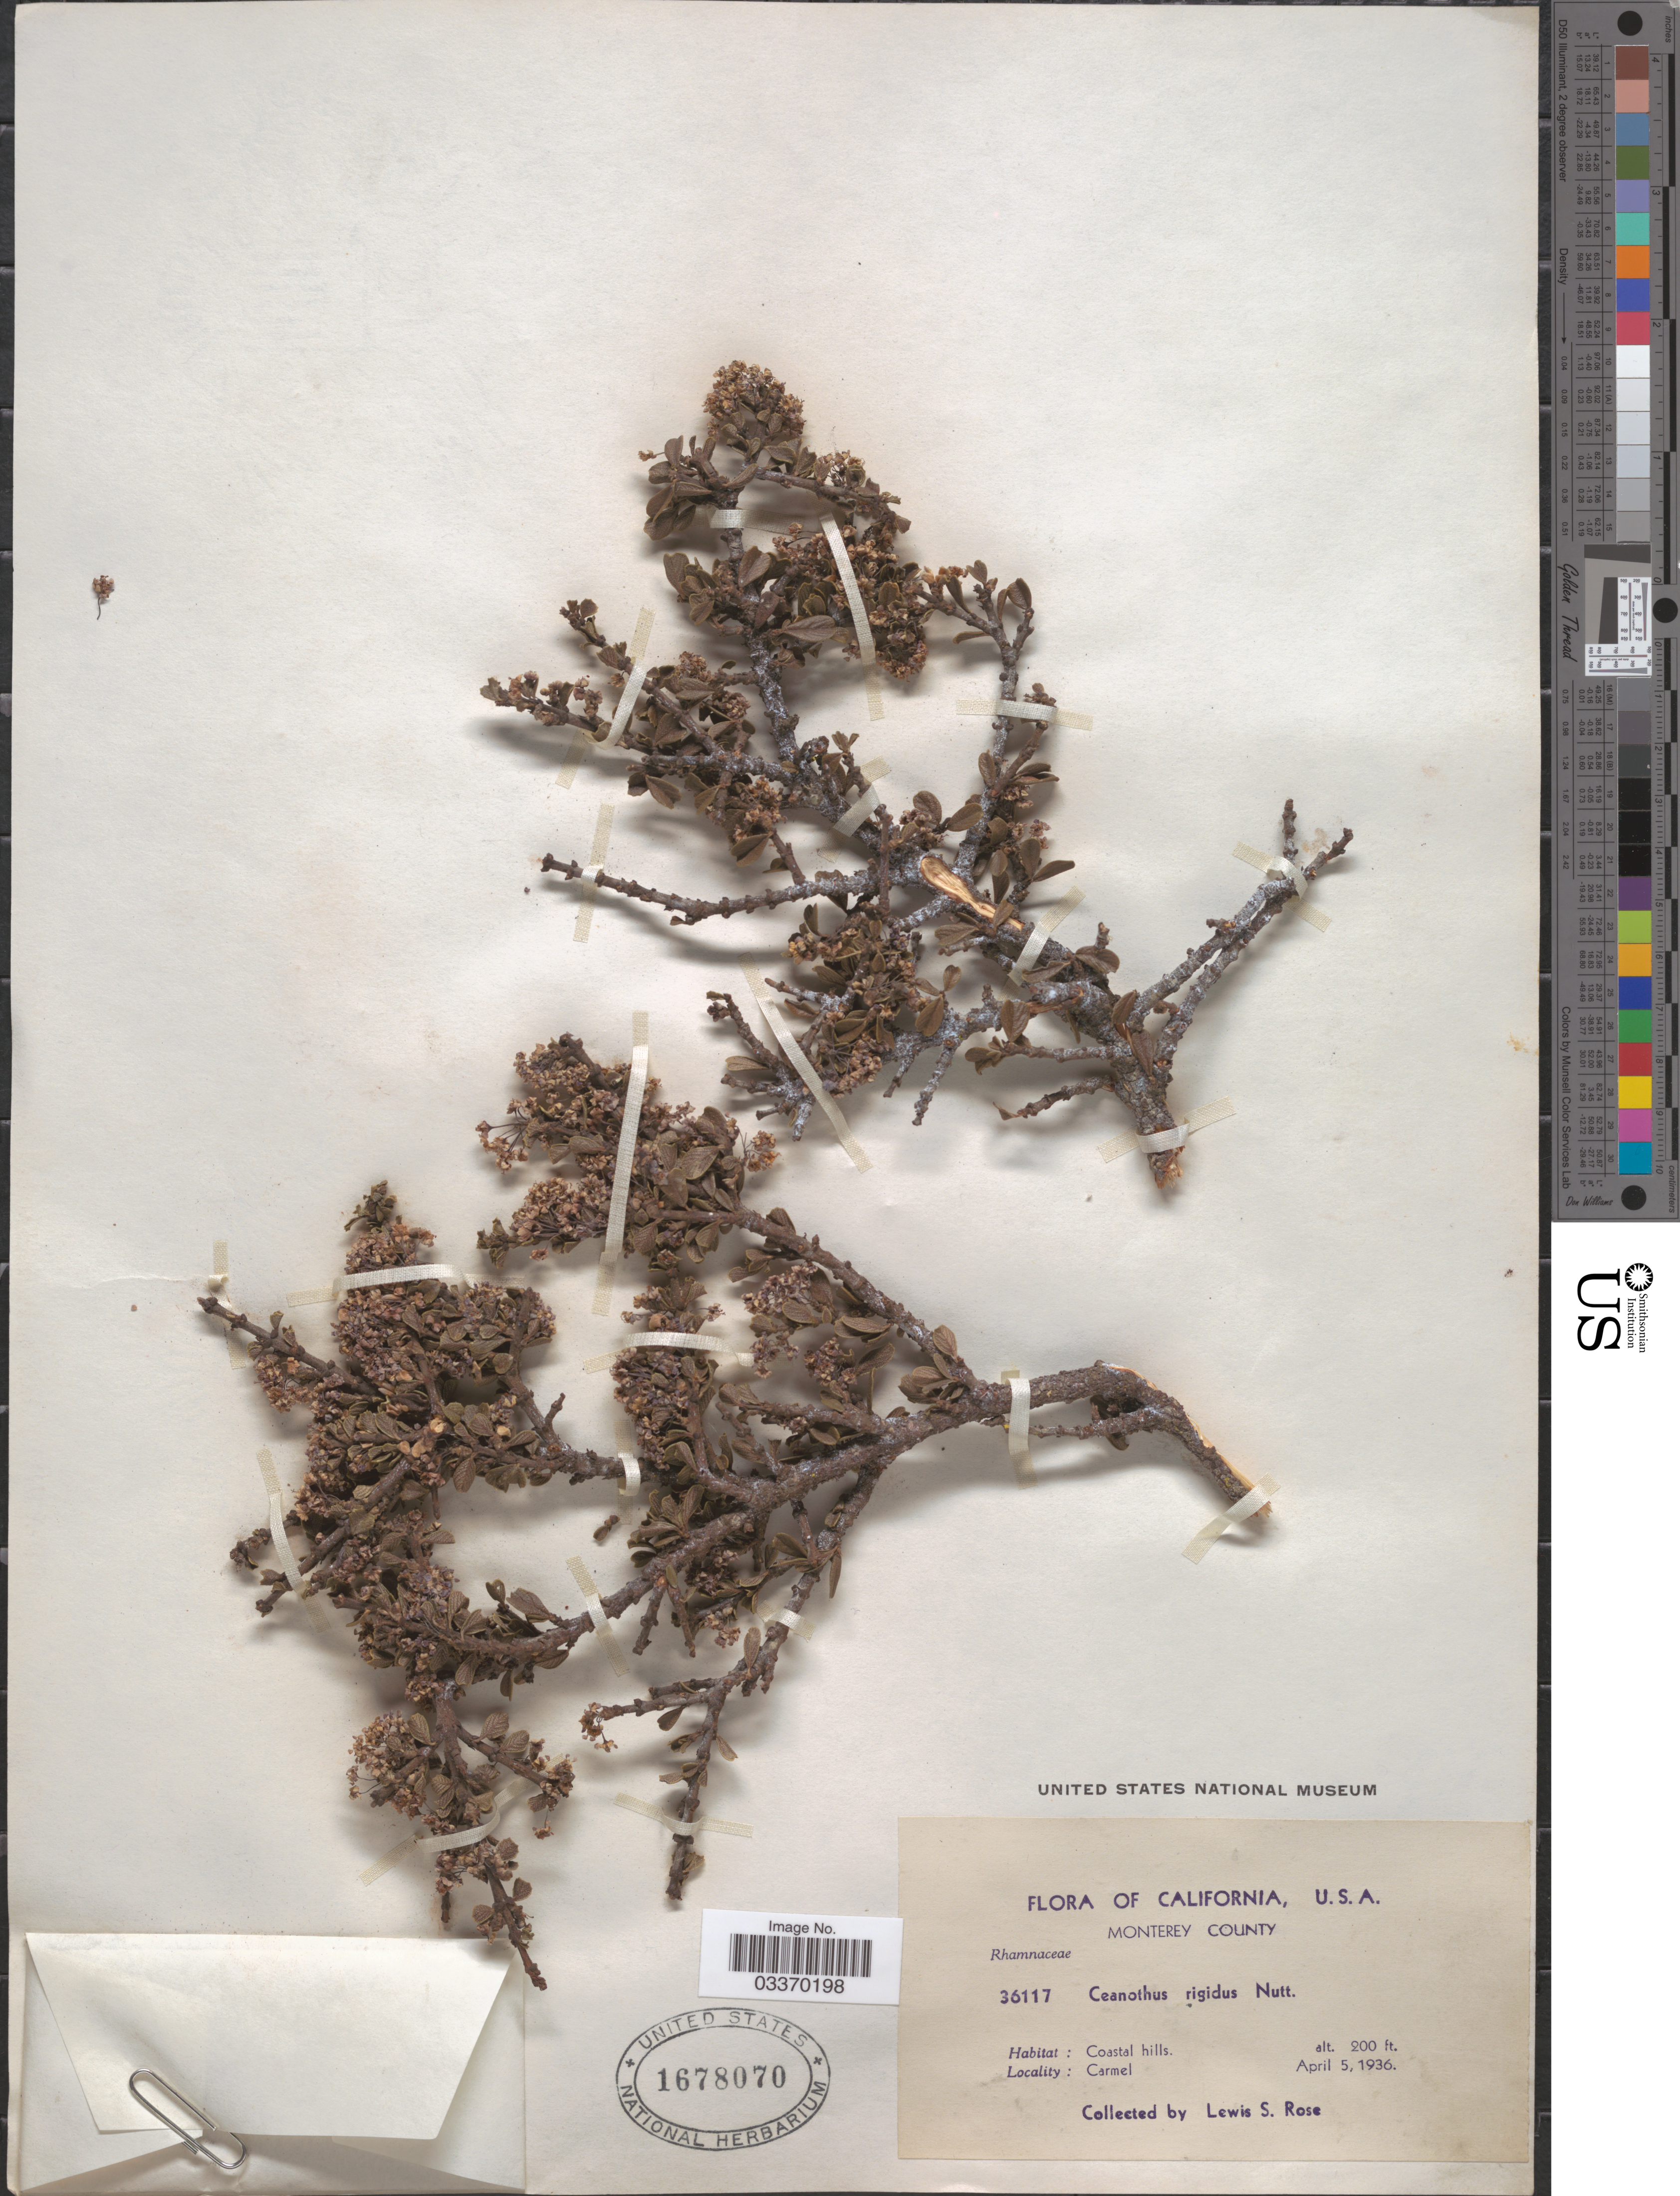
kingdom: Plantae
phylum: Tracheophyta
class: Magnoliopsida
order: Rosales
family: Rhamnaceae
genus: Ceanothus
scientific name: Ceanothus rigidus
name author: Nutt.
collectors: L. S. Rose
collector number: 36117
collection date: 1936-04-05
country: United States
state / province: California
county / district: Monterey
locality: Monterey County, Coastal hills, Carmel.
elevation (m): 61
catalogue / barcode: US 1678070